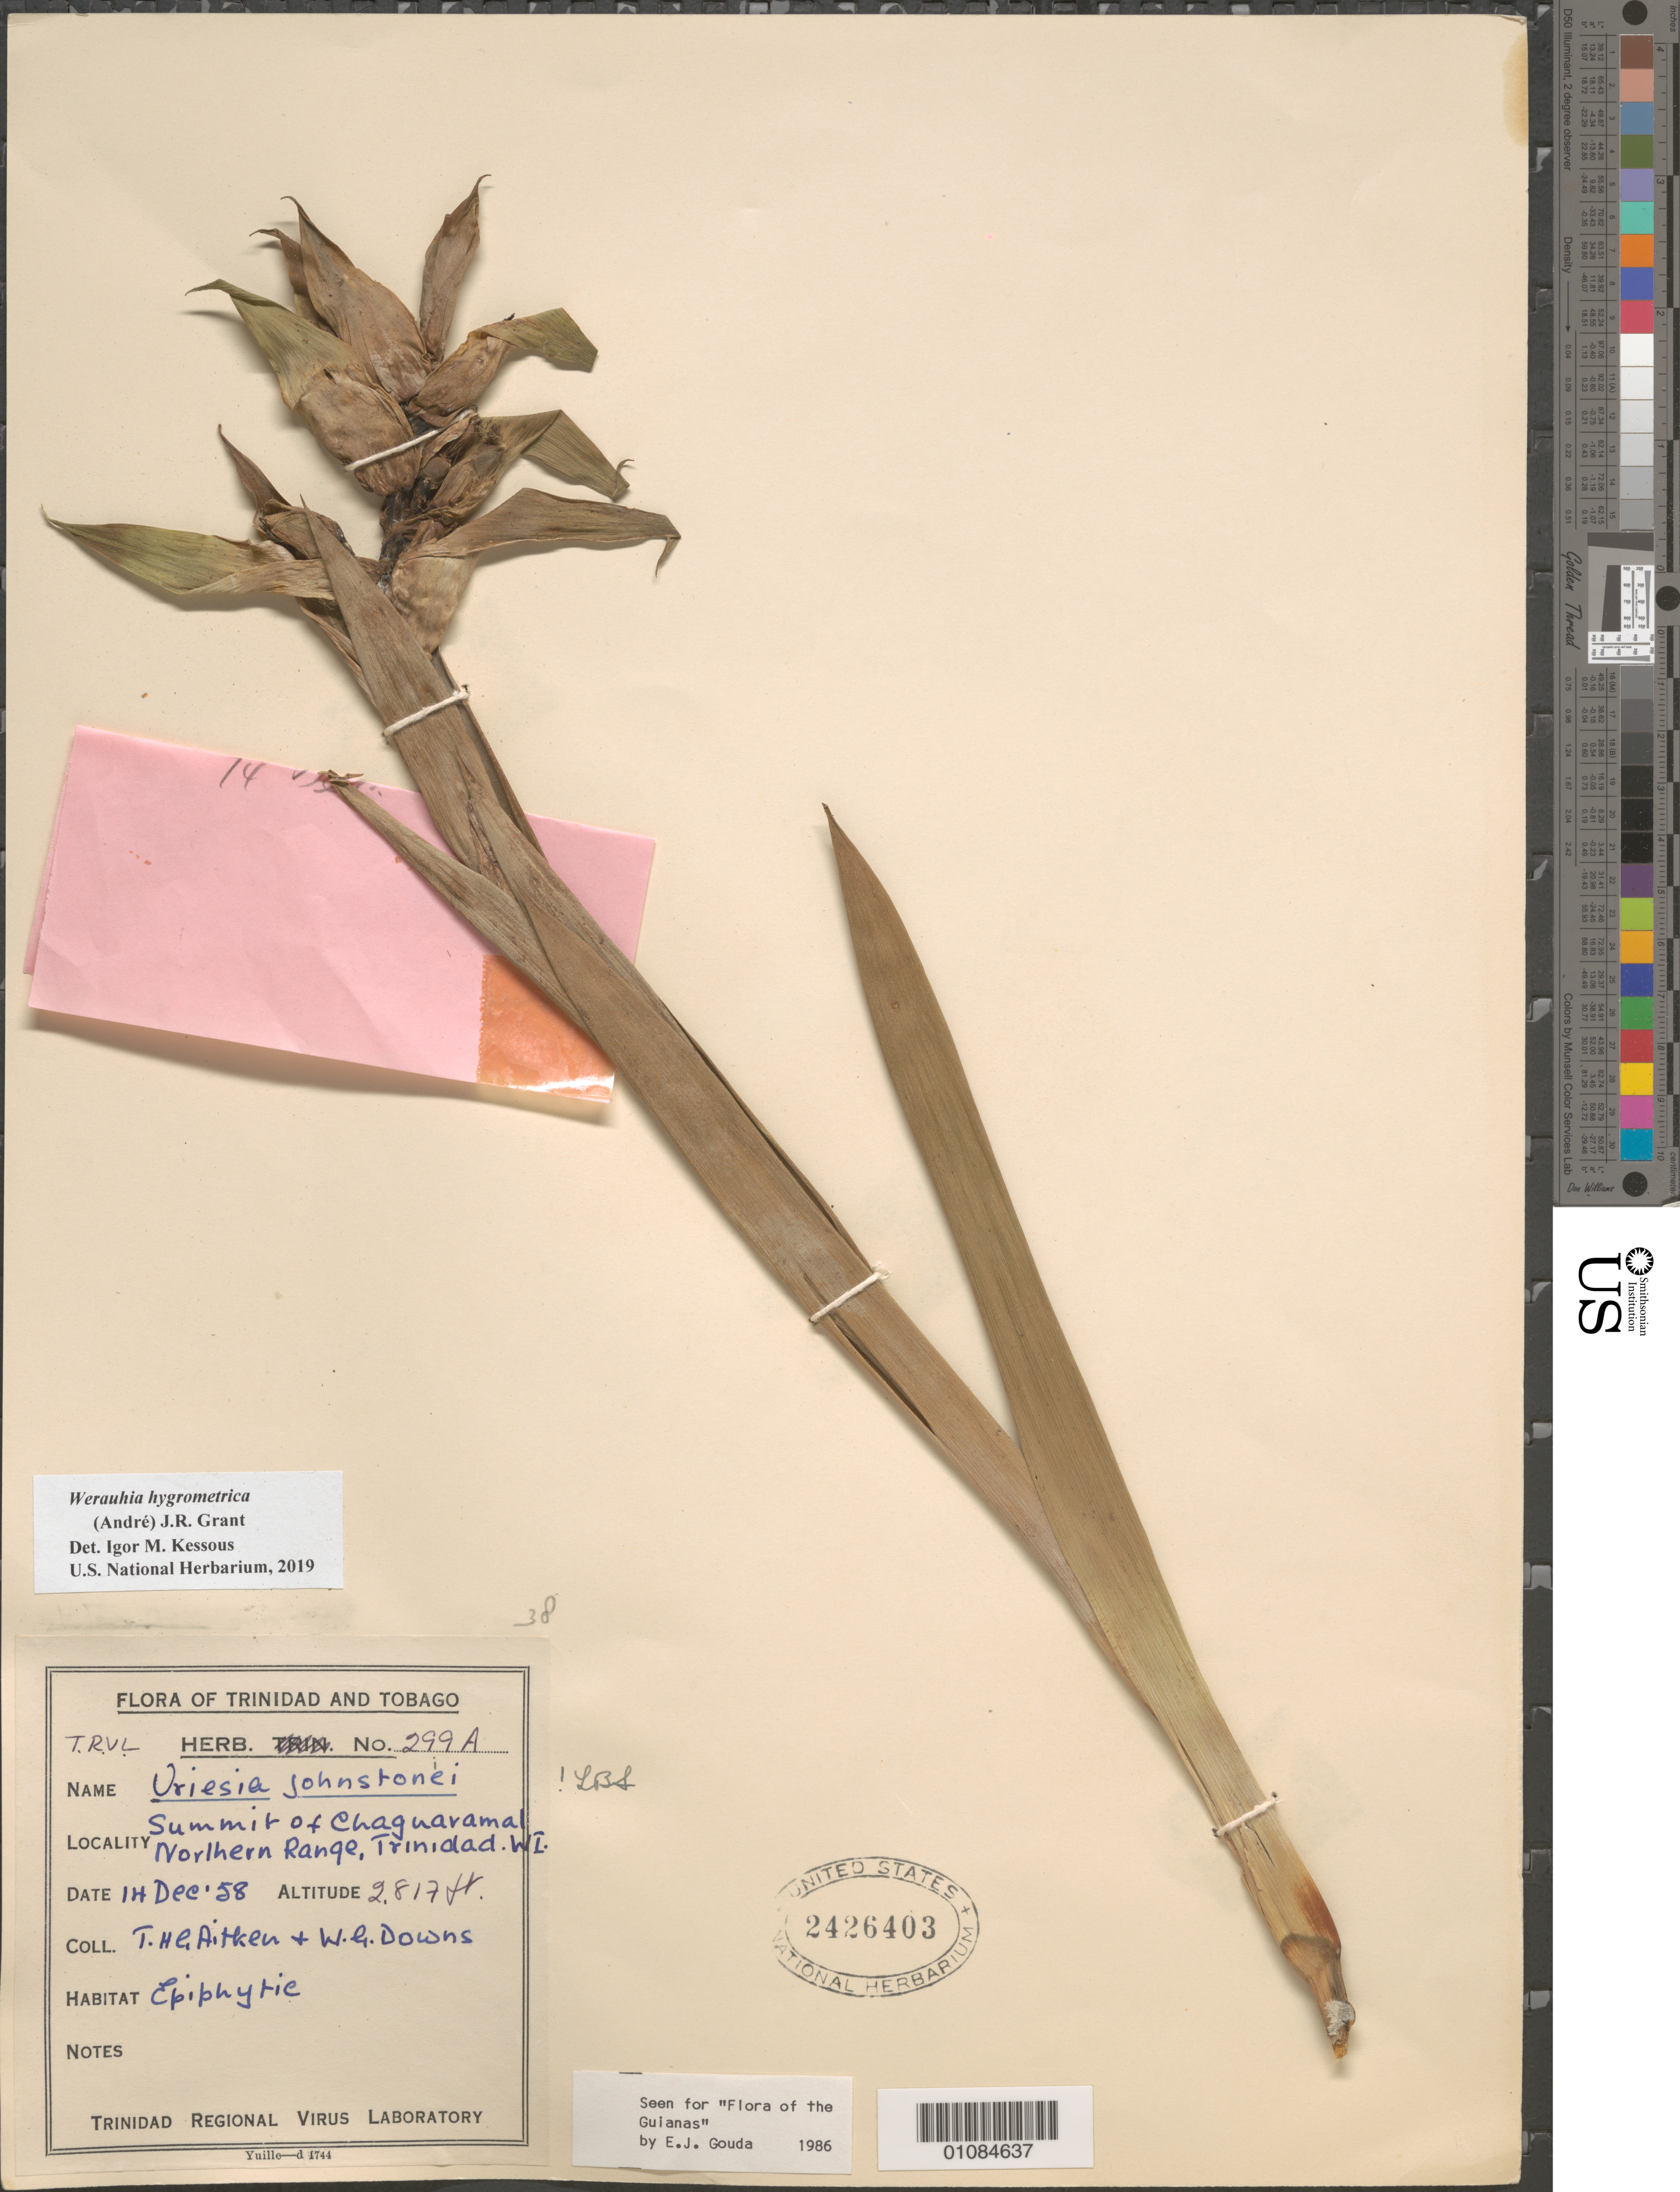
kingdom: Plantae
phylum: Tracheophyta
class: Liliopsida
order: Poales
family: Bromeliaceae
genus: Werauhia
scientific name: Werauhia hygrometrica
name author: (André) J.R. Grant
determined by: Kessous, Igor M.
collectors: T. Aitken & W. G. Downs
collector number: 299A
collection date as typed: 14 Dec 1958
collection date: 1958-12-14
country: Trinidad and Tobago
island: Trinidad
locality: Summit of Chaguaramal, Northern Range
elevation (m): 859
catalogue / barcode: US 2426403